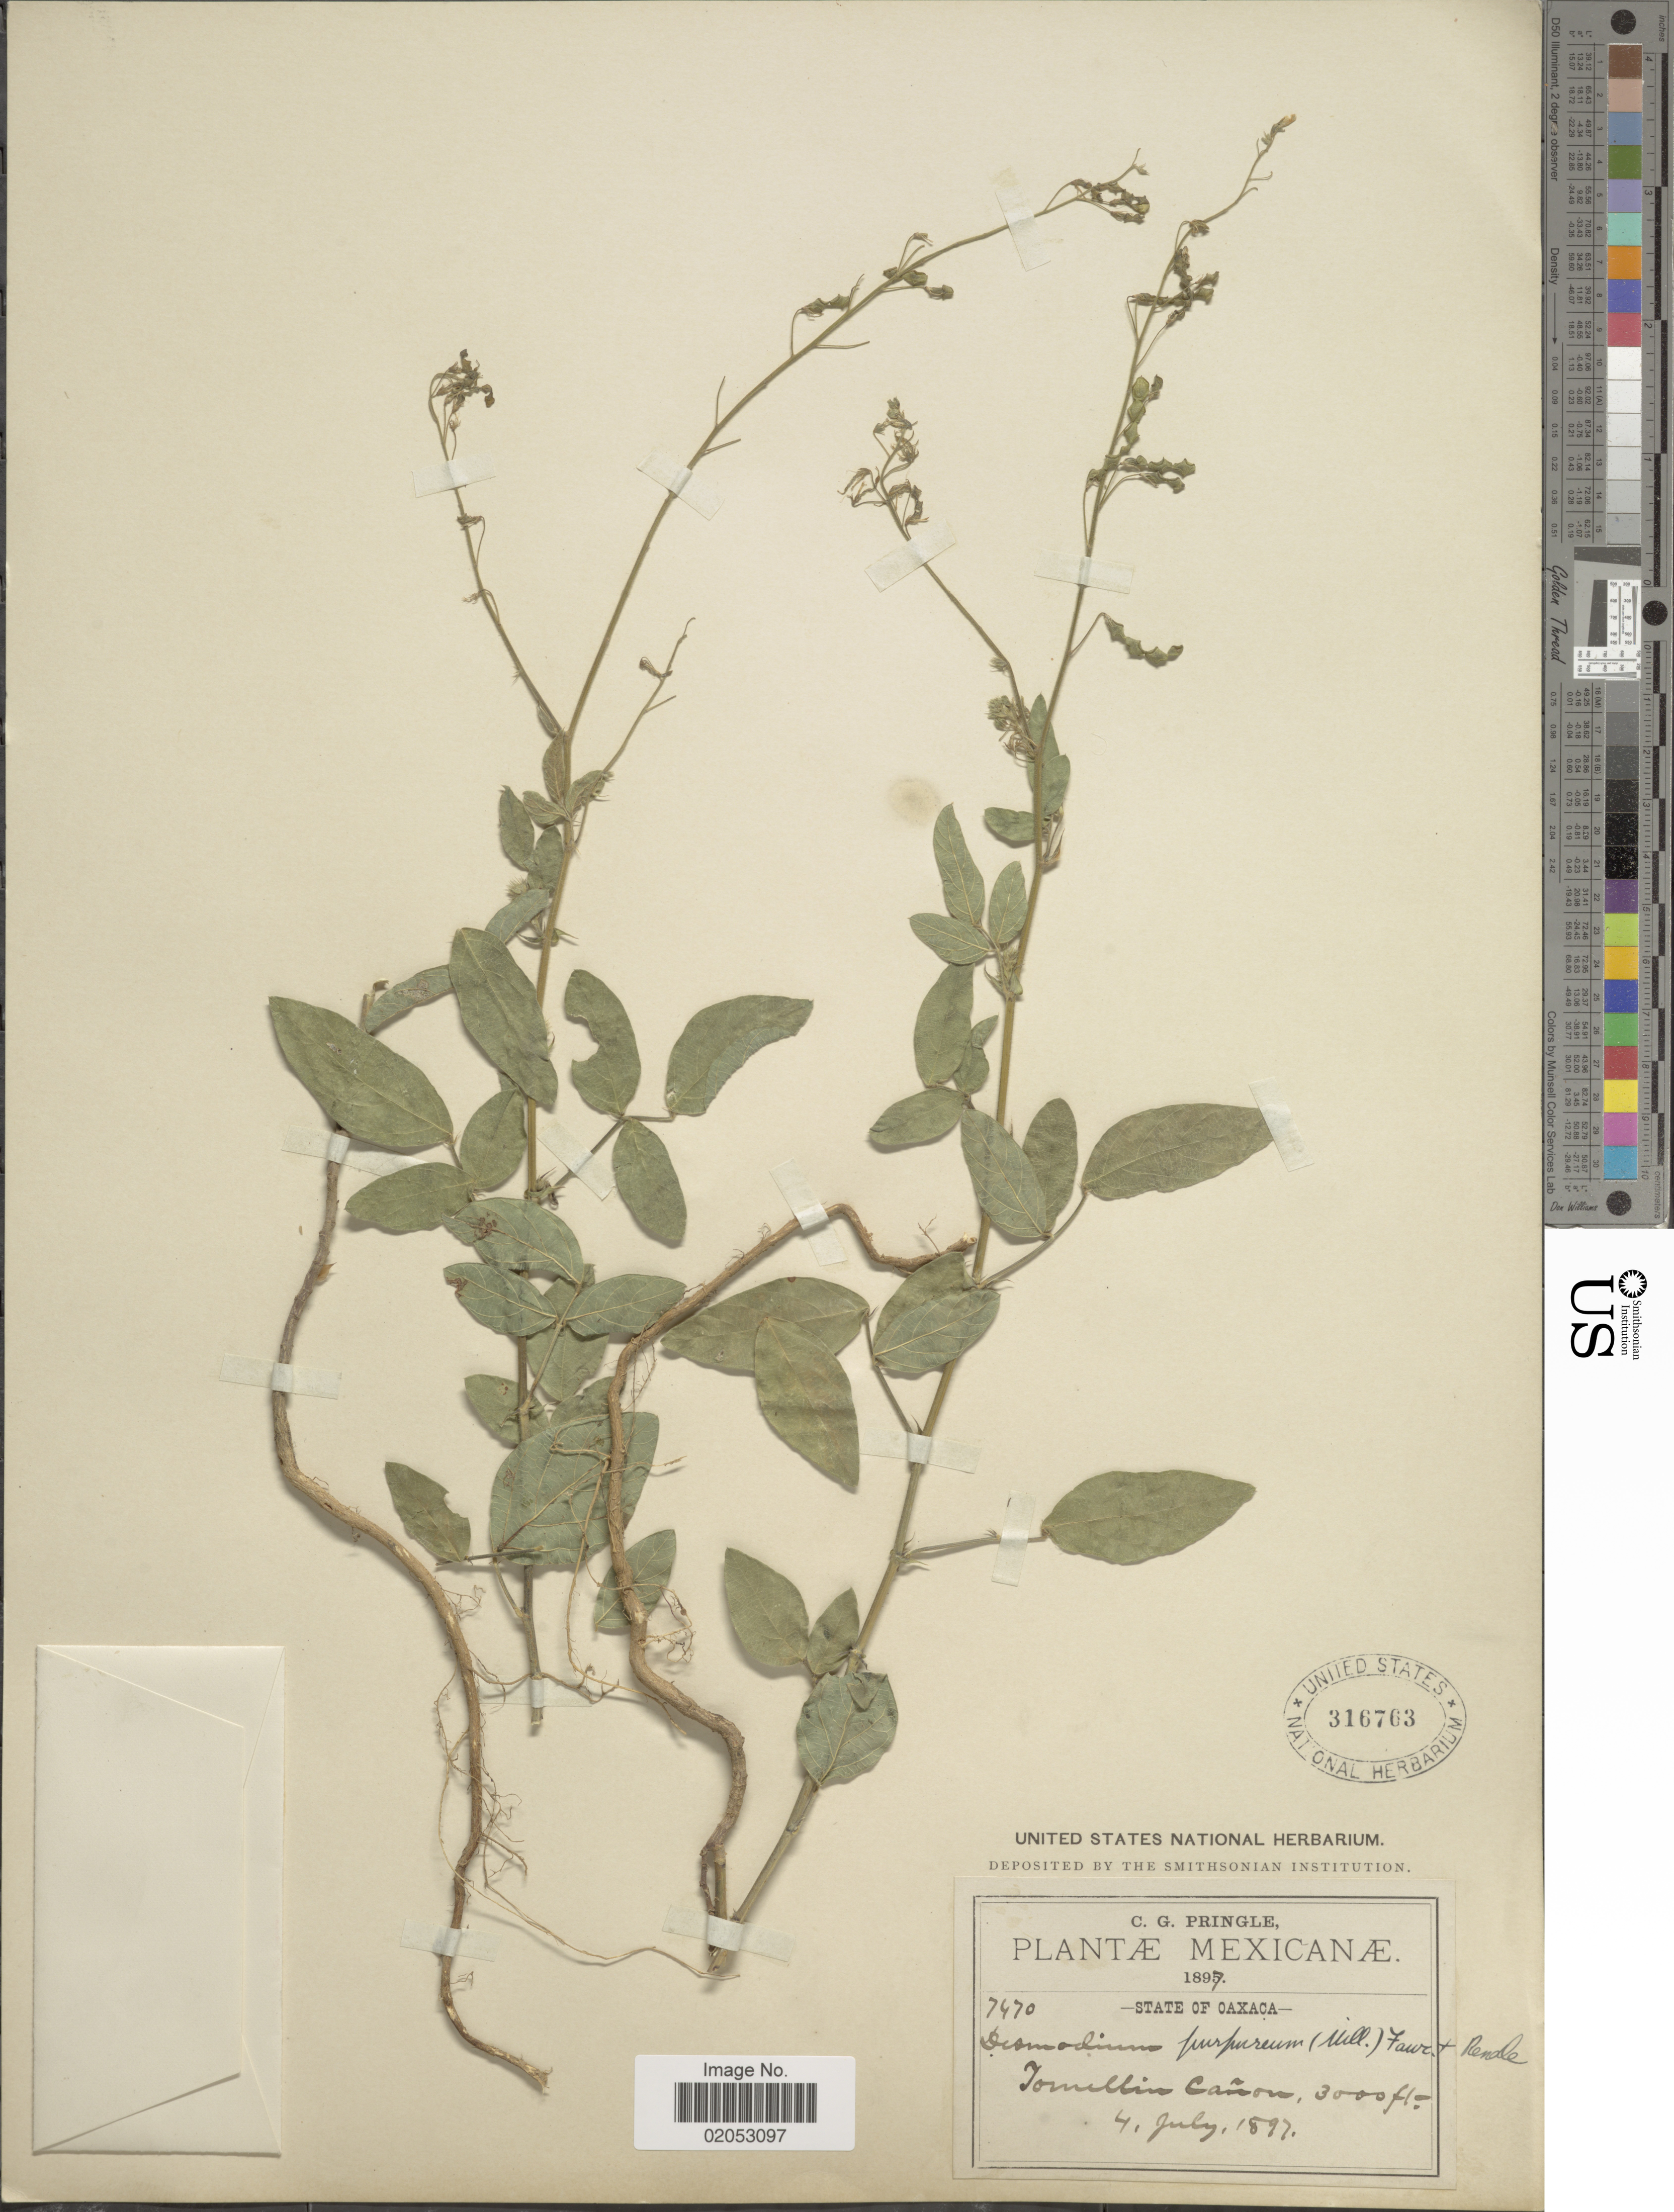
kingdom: Plantae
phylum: Tracheophyta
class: Magnoliopsida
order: Fabales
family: Fabaceae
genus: Desmodium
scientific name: Desmodium tortuosum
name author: (Sw.) DC.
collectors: C. G. Pringle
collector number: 7470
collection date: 1897-07-04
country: Mexico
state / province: Oaxaca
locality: State of Oaxaca. Tomellin Cañon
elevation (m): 914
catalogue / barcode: US 316763